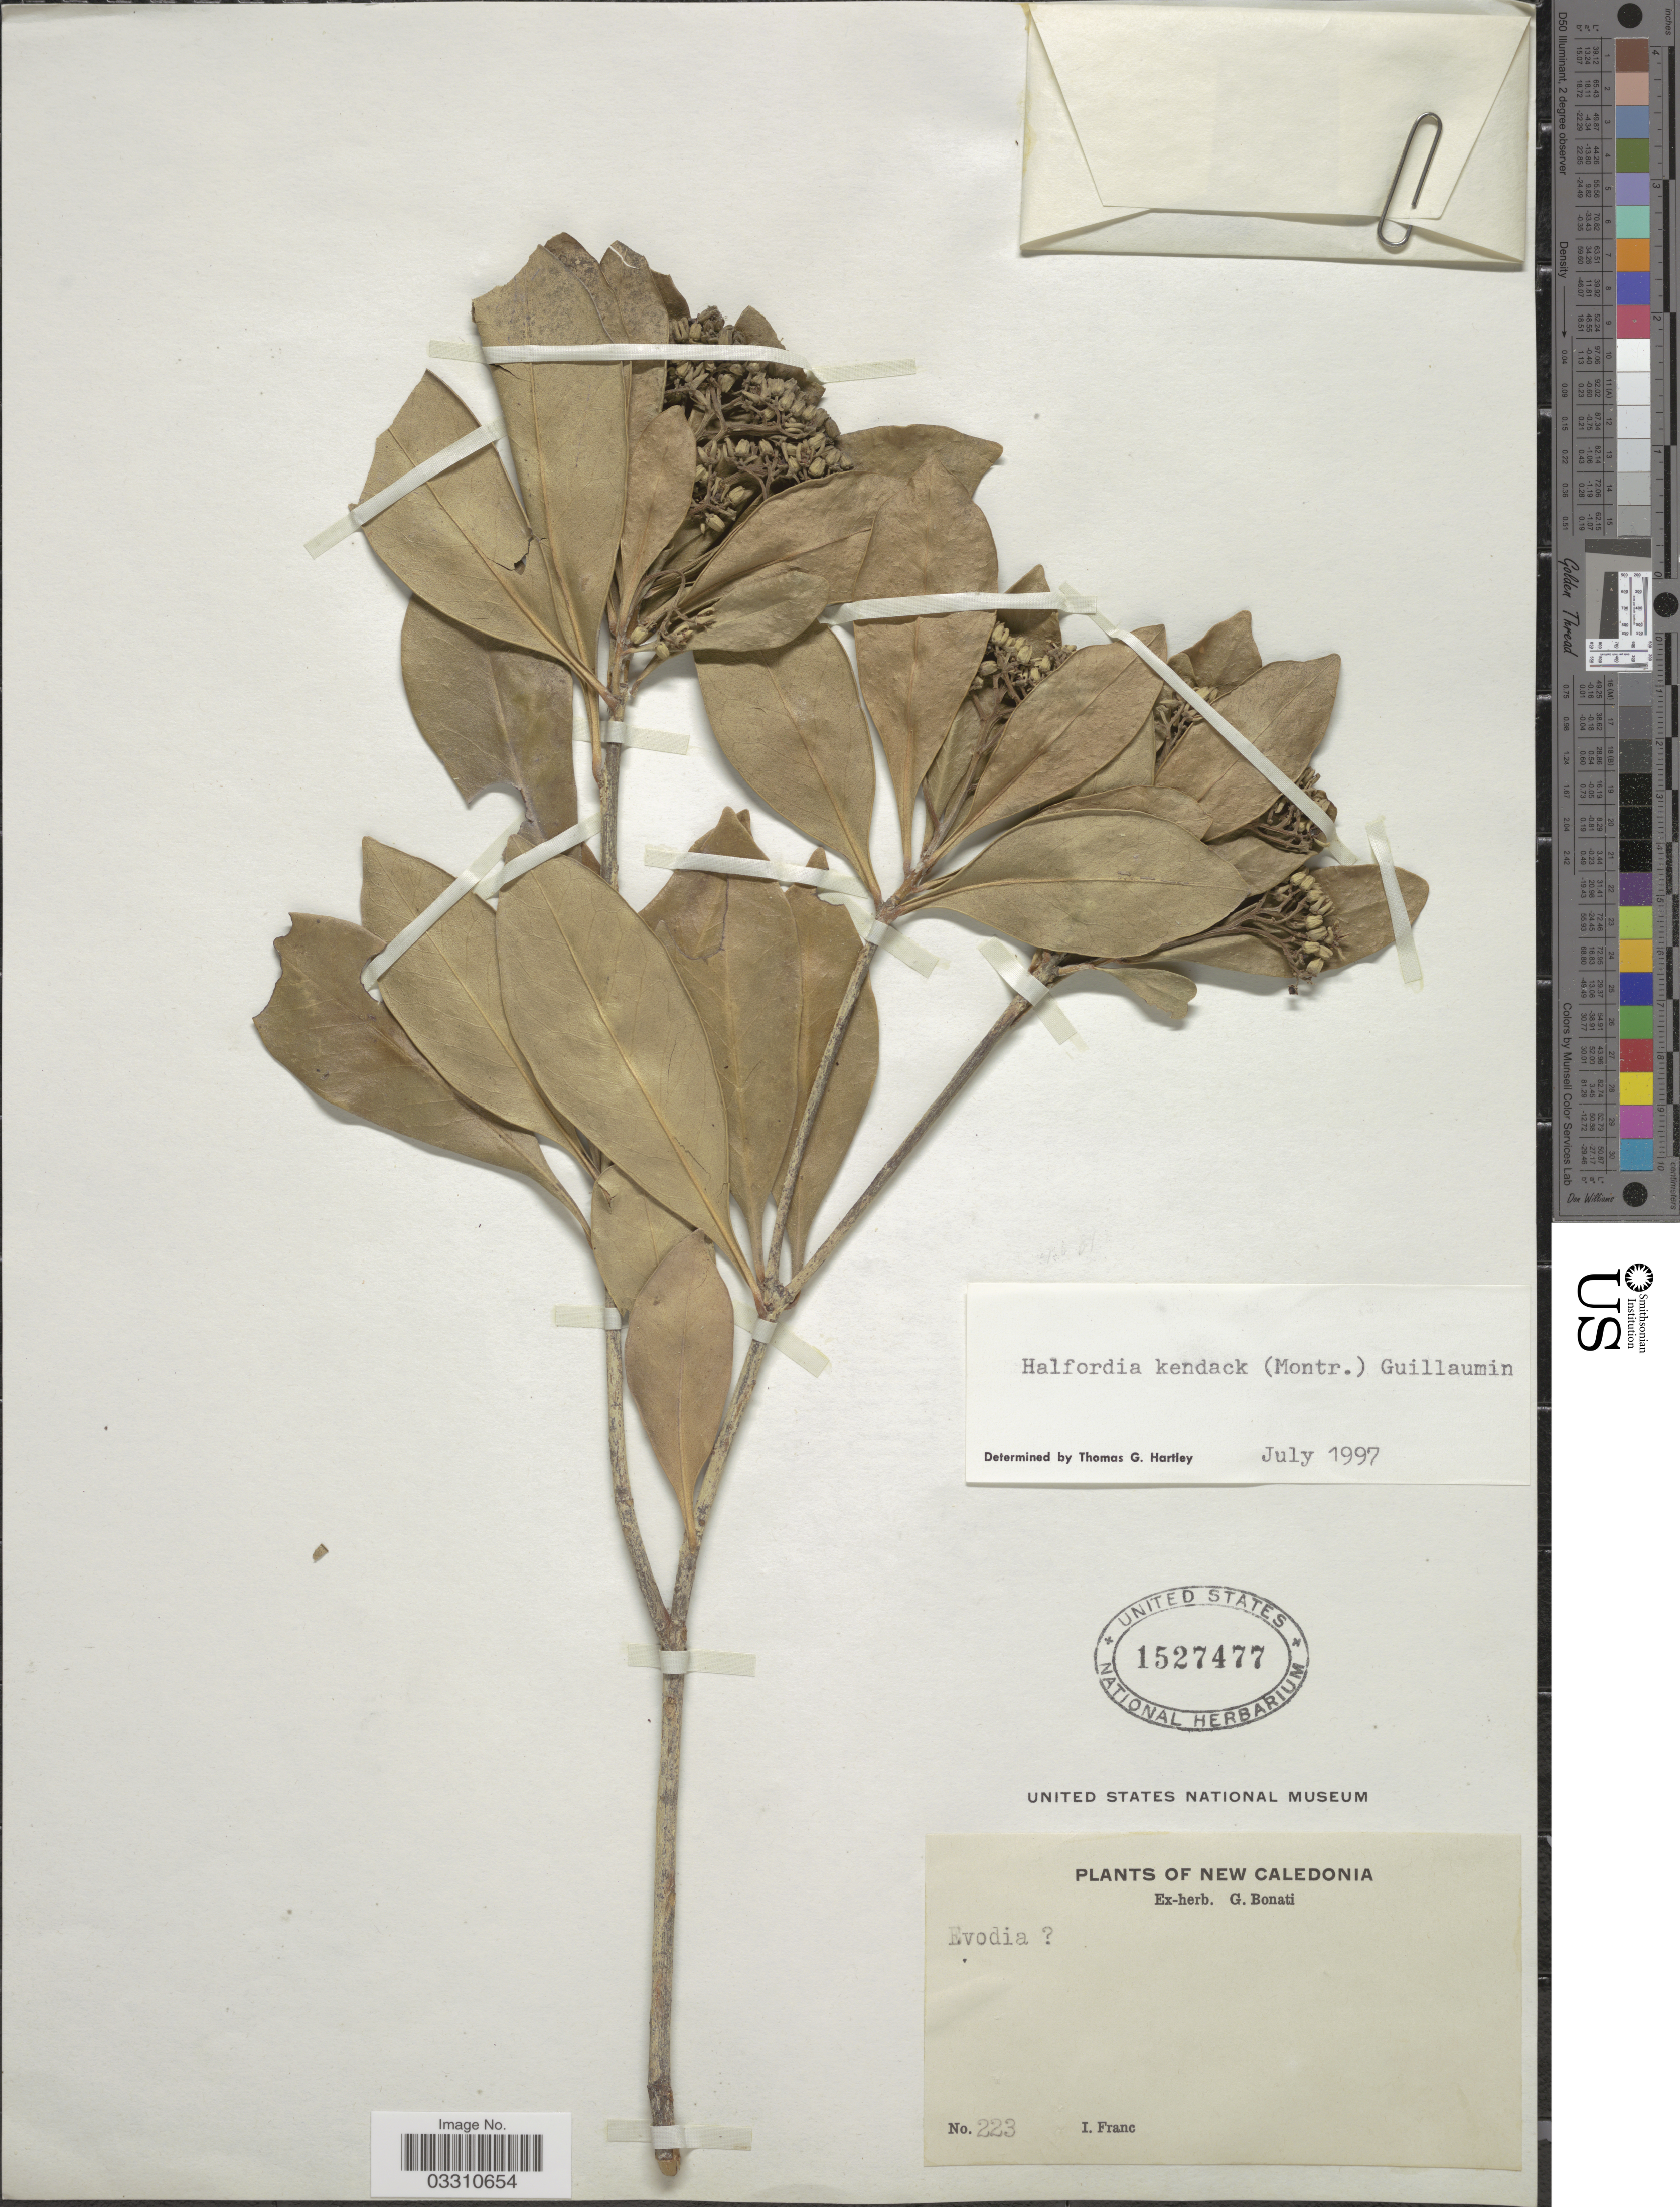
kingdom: Plantae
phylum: Tracheophyta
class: Magnoliopsida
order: Sapindales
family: Rutaceae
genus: Halfordia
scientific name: Halfordia kendack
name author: (Montrouz.) Guillaumin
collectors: I. Franc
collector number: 223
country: New Caledonia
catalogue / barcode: US 1527477